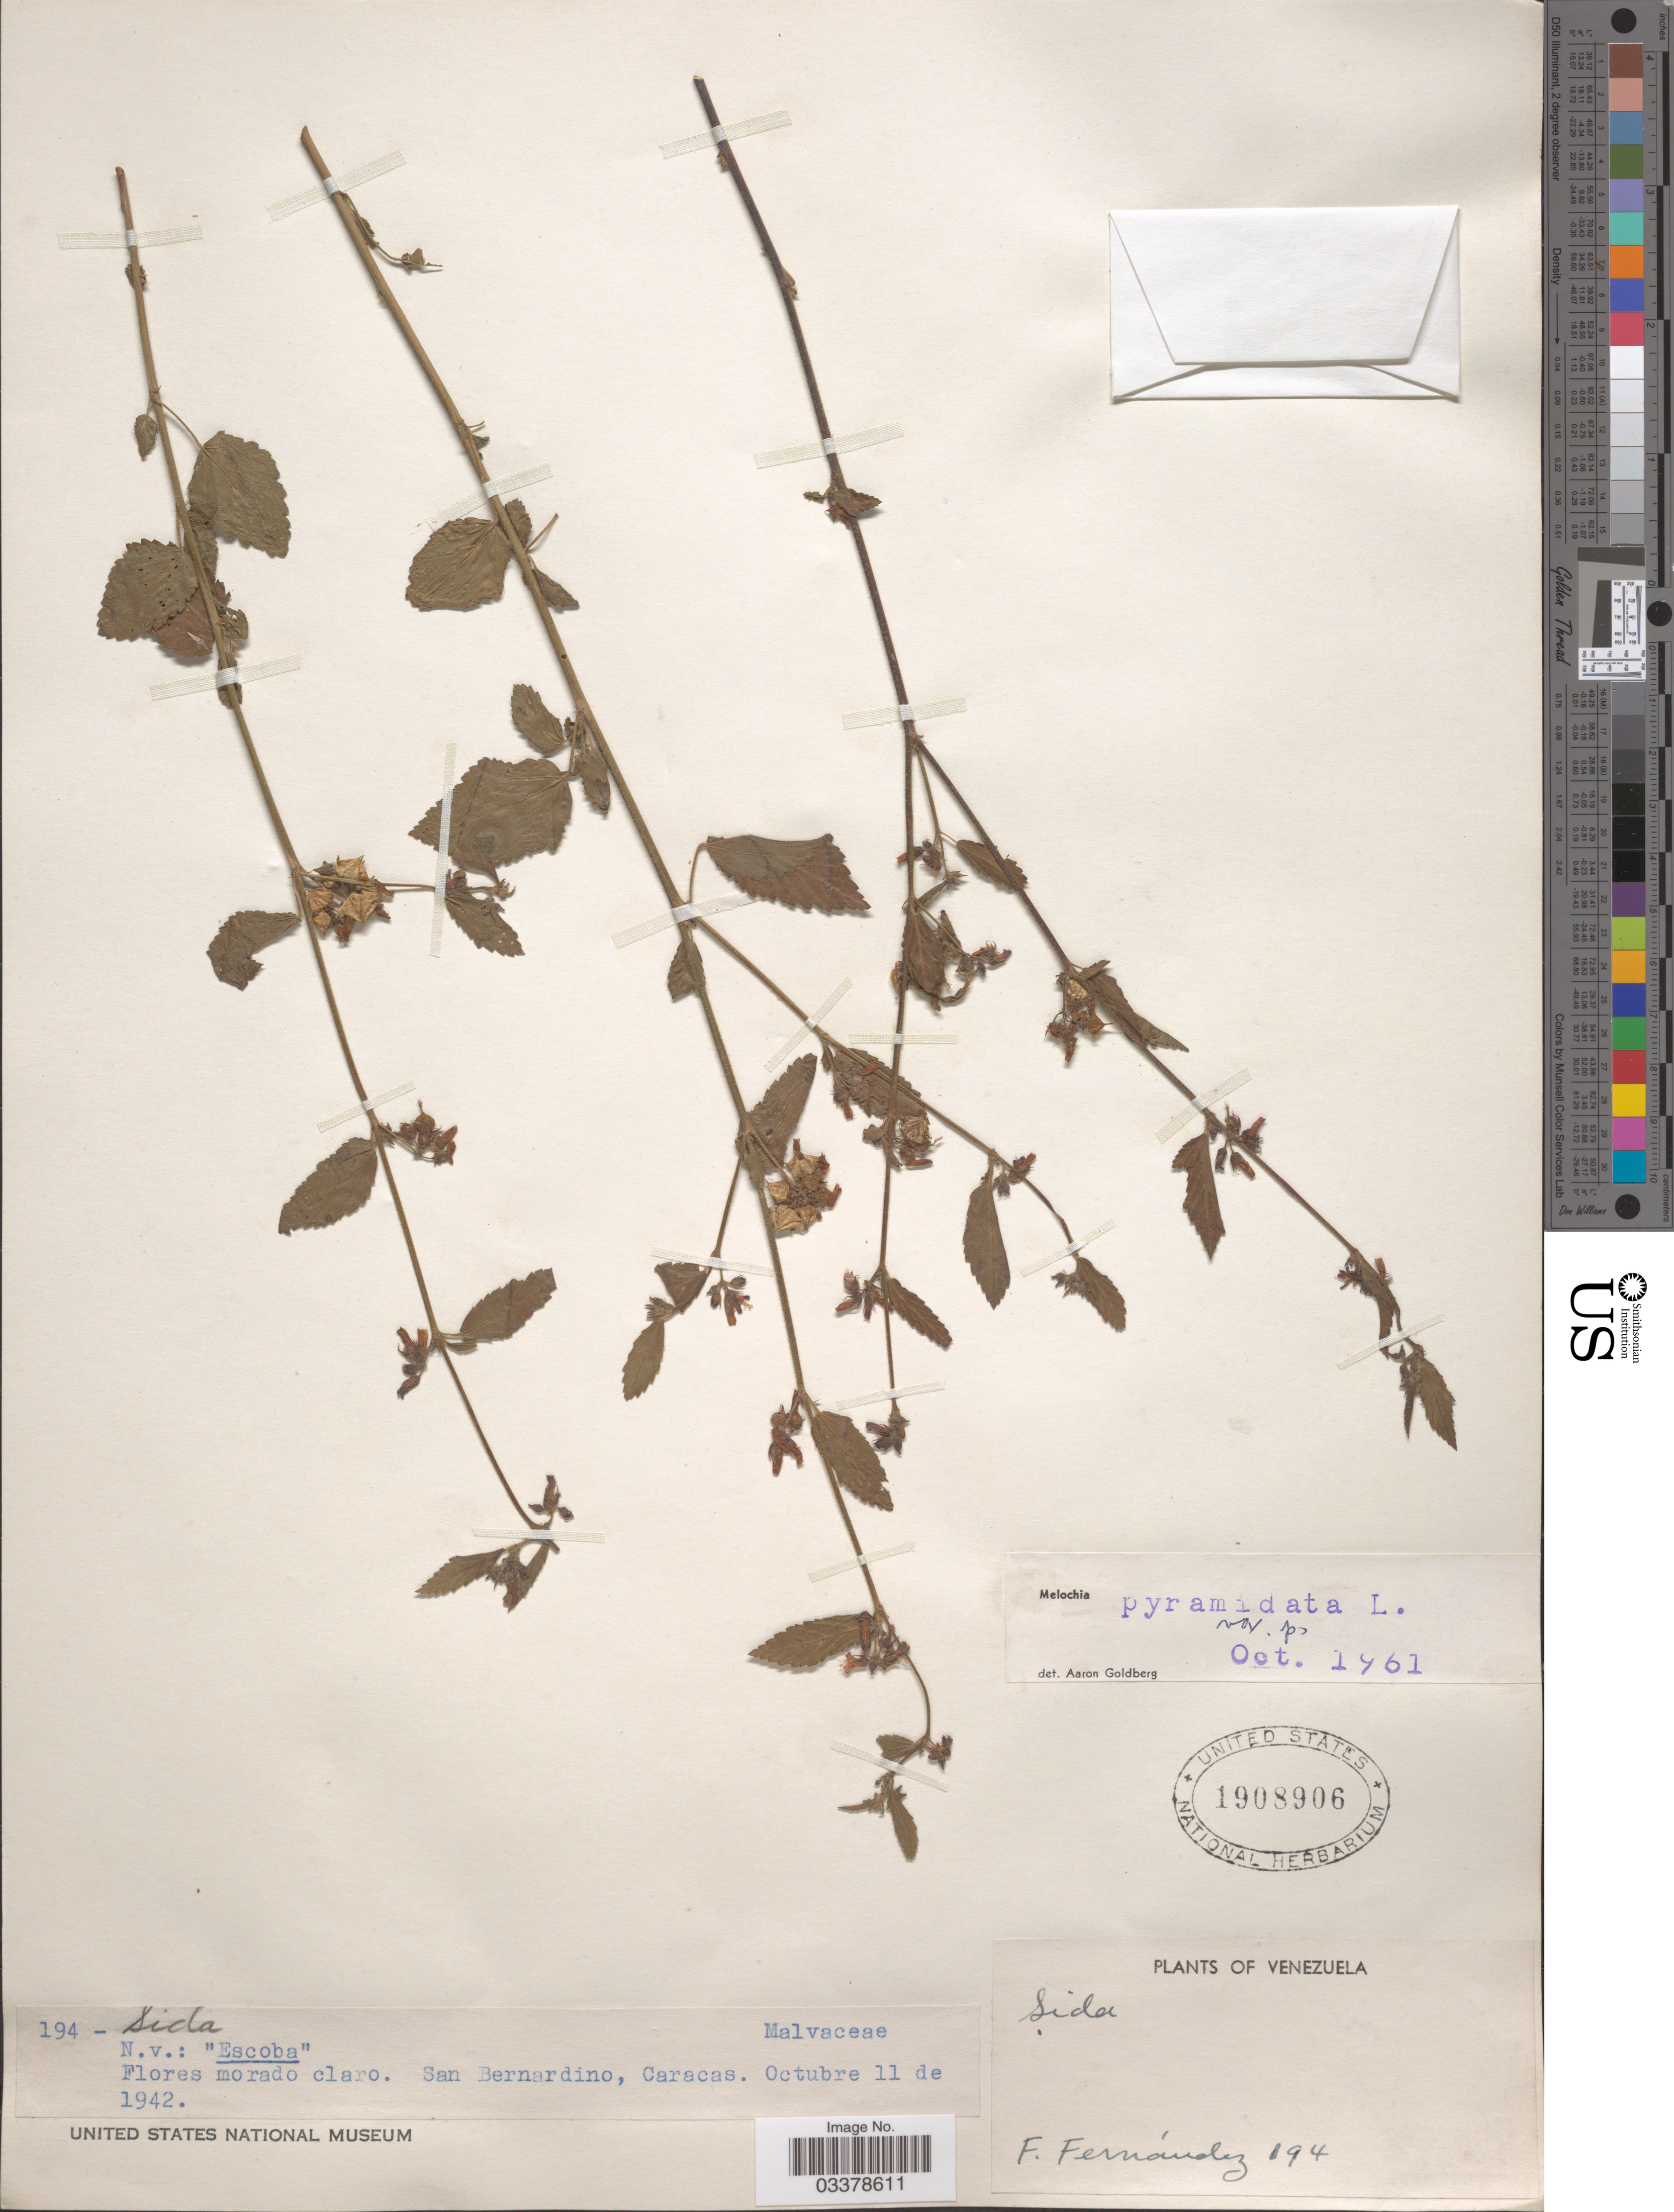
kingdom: Plantae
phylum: Tracheophyta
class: Magnoliopsida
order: Malvales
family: Malvaceae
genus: Melochia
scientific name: Melochia pyramidata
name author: L.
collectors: F. Fernández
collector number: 194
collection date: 1942-10-11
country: Venezuela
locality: San Bernardino, Caracas.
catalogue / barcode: US 1908906